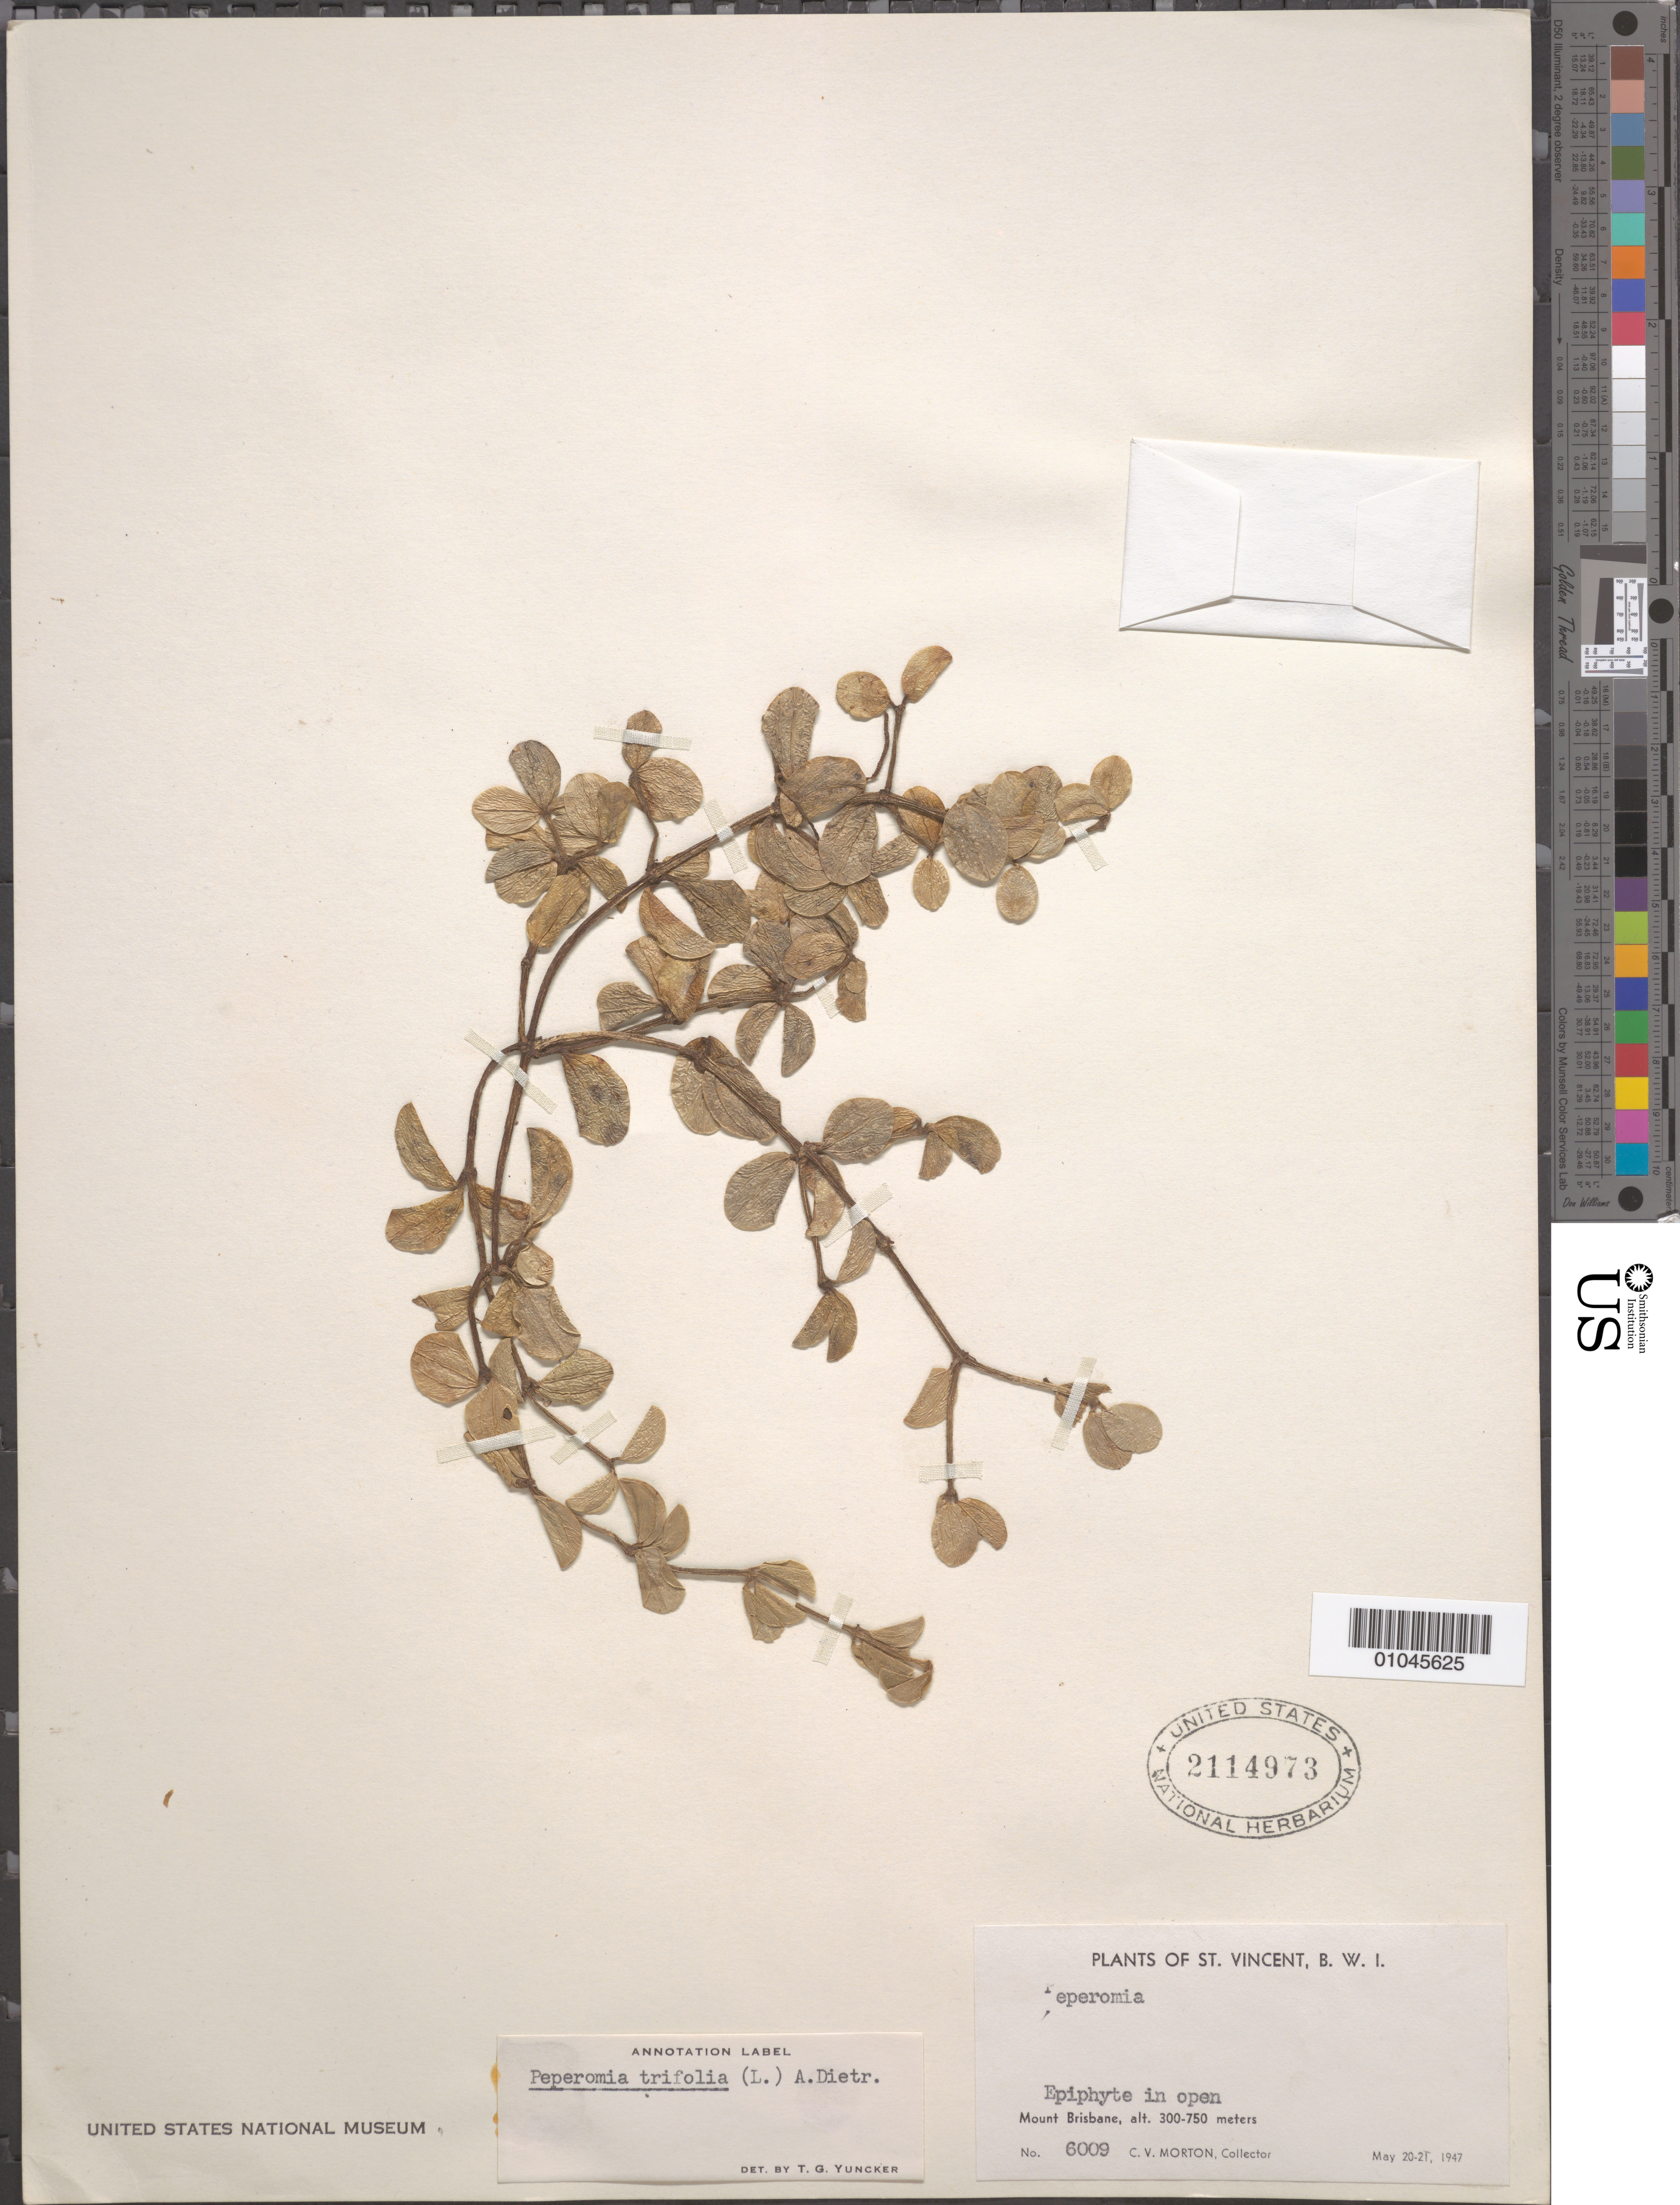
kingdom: Plantae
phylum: Tracheophyta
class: Magnoliopsida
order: Piperales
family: Piperaceae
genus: Peperomia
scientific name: Peperomia trifolia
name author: (L.) A. Dietr.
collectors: C. V. Morton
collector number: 6009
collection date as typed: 20 May 1947 to 21 May 1947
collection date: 1947-05-20/1947-05-21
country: St. Vincent - Grenadines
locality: Mt. Brisbane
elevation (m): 300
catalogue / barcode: US 2114973